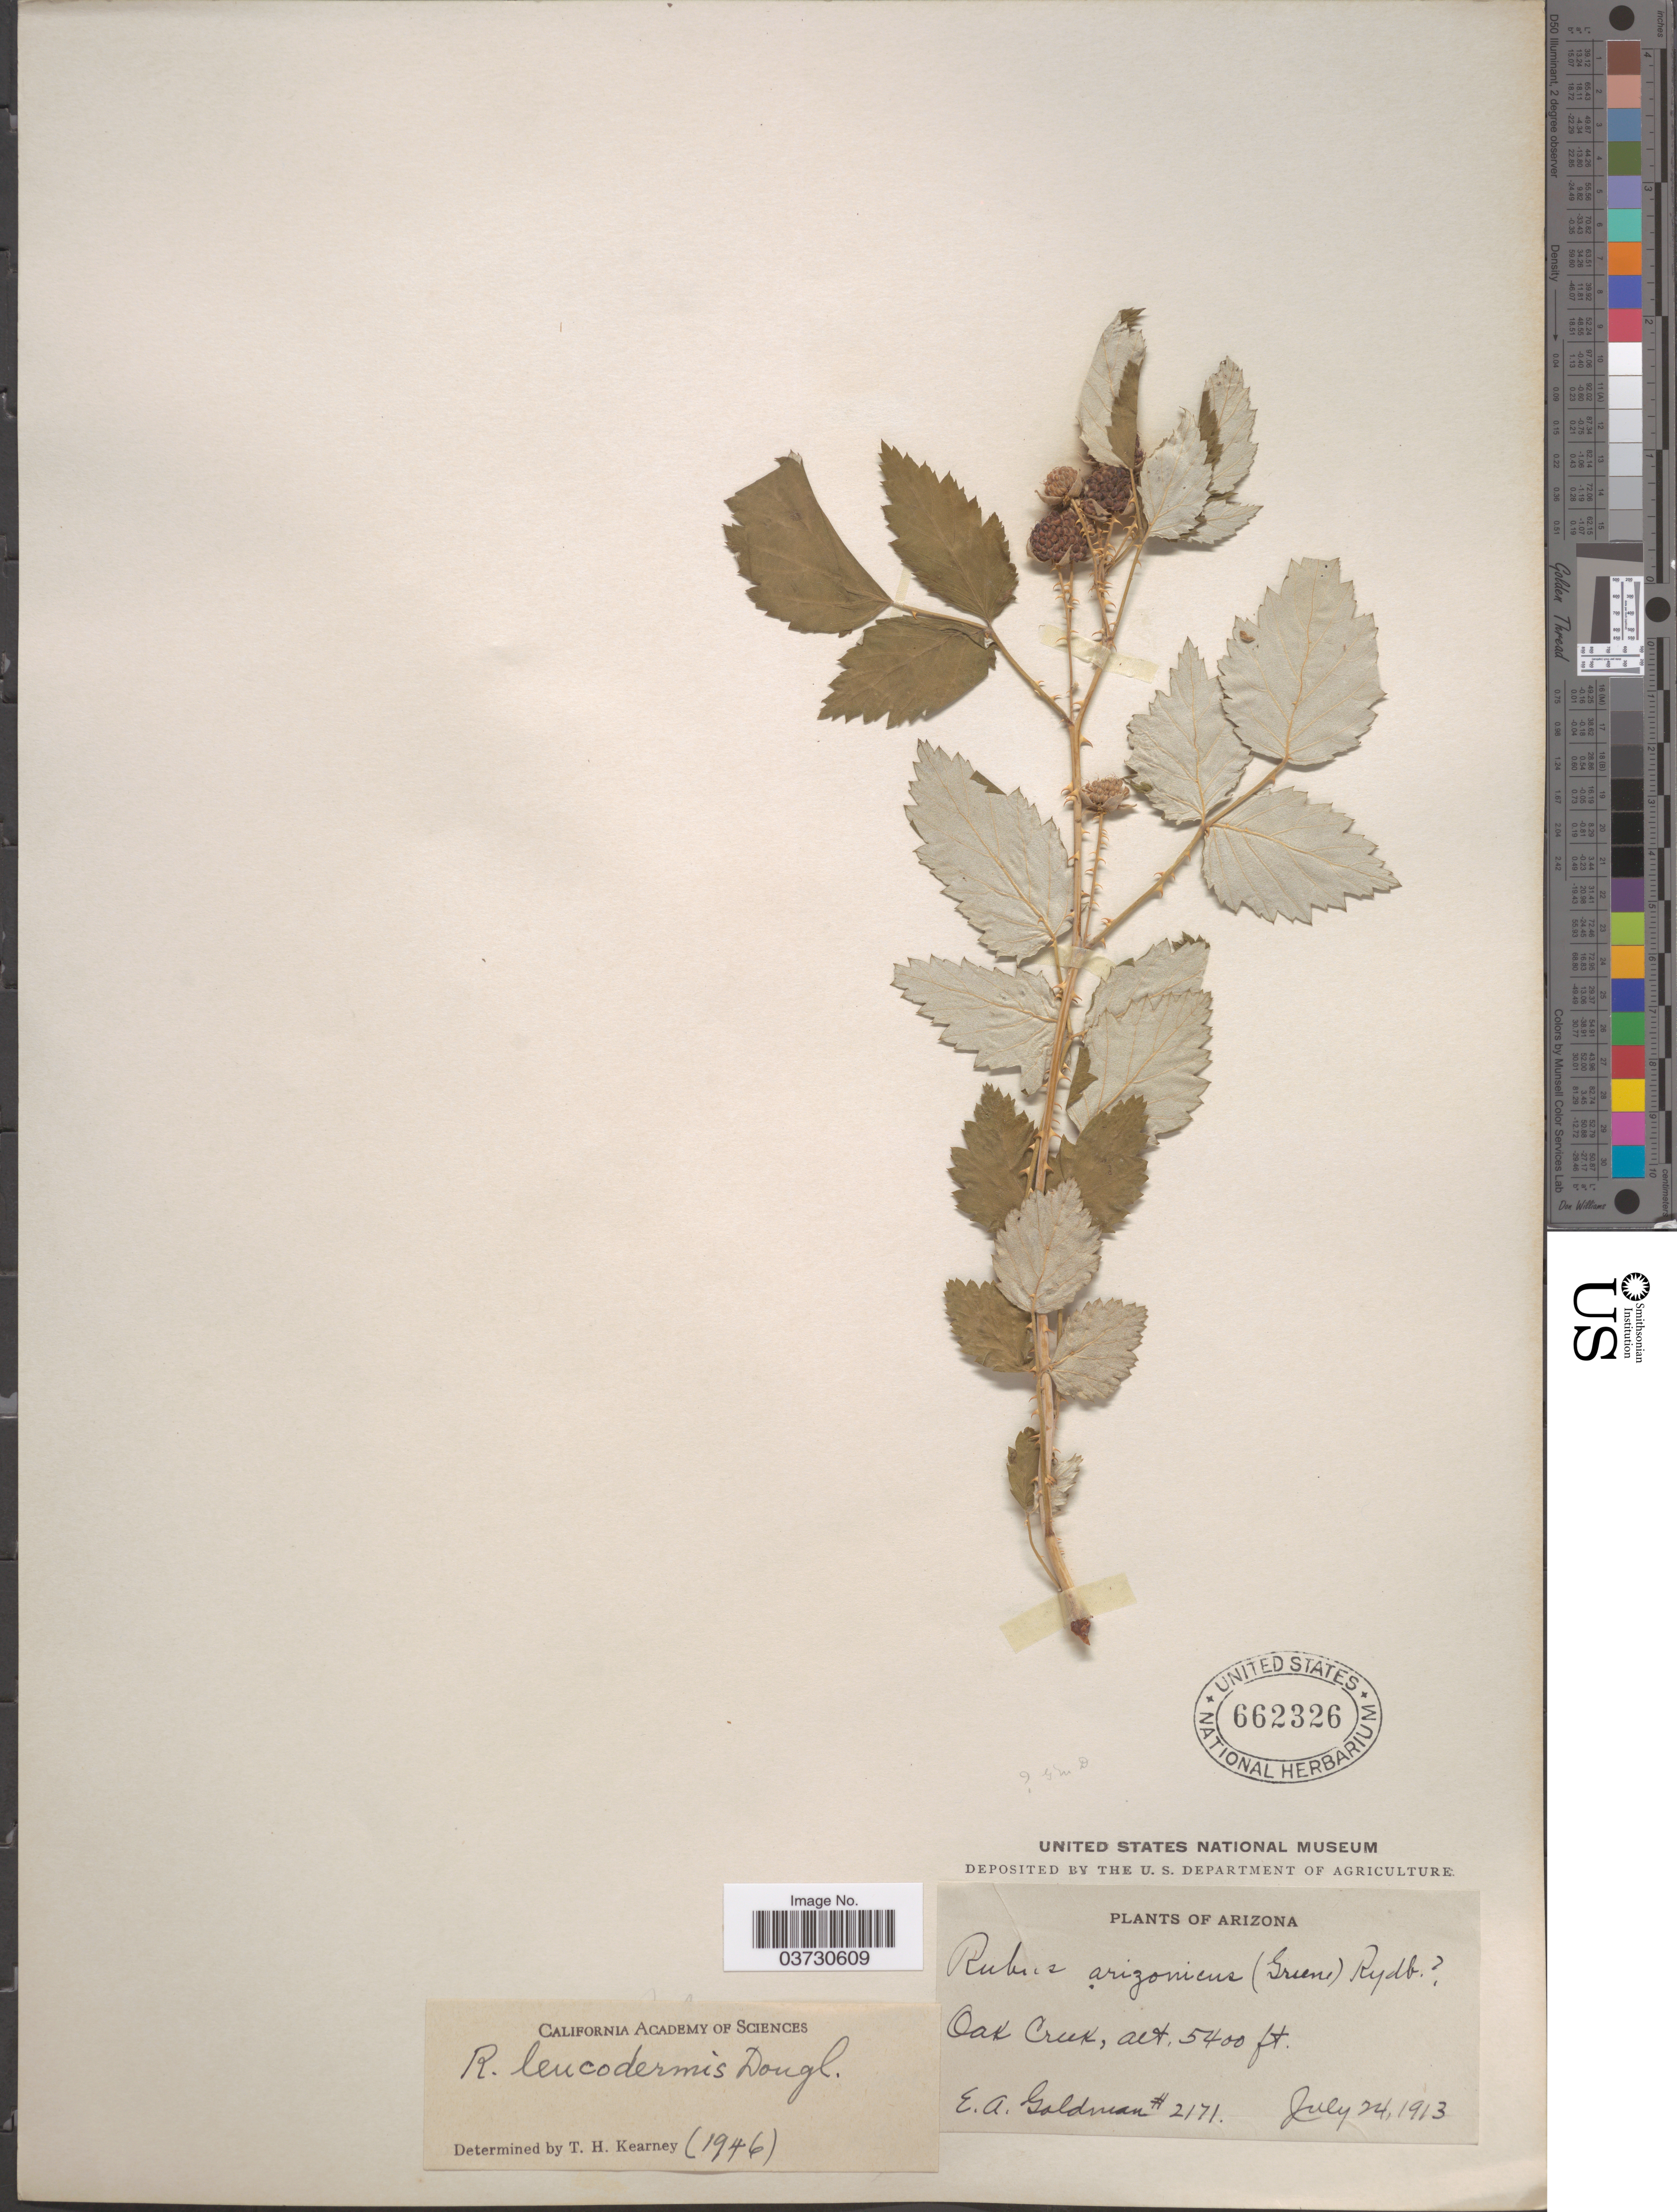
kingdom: Plantae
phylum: Tracheophyta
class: Magnoliopsida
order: Rosales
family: Rosaceae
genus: Rubus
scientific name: Rubus leucodermis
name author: Douglas ex Torr. & A. Gray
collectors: E. A. Goldman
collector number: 2171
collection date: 1913-07-24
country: United States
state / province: Arizona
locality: Oak Creek.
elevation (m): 1646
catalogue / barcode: US 662326